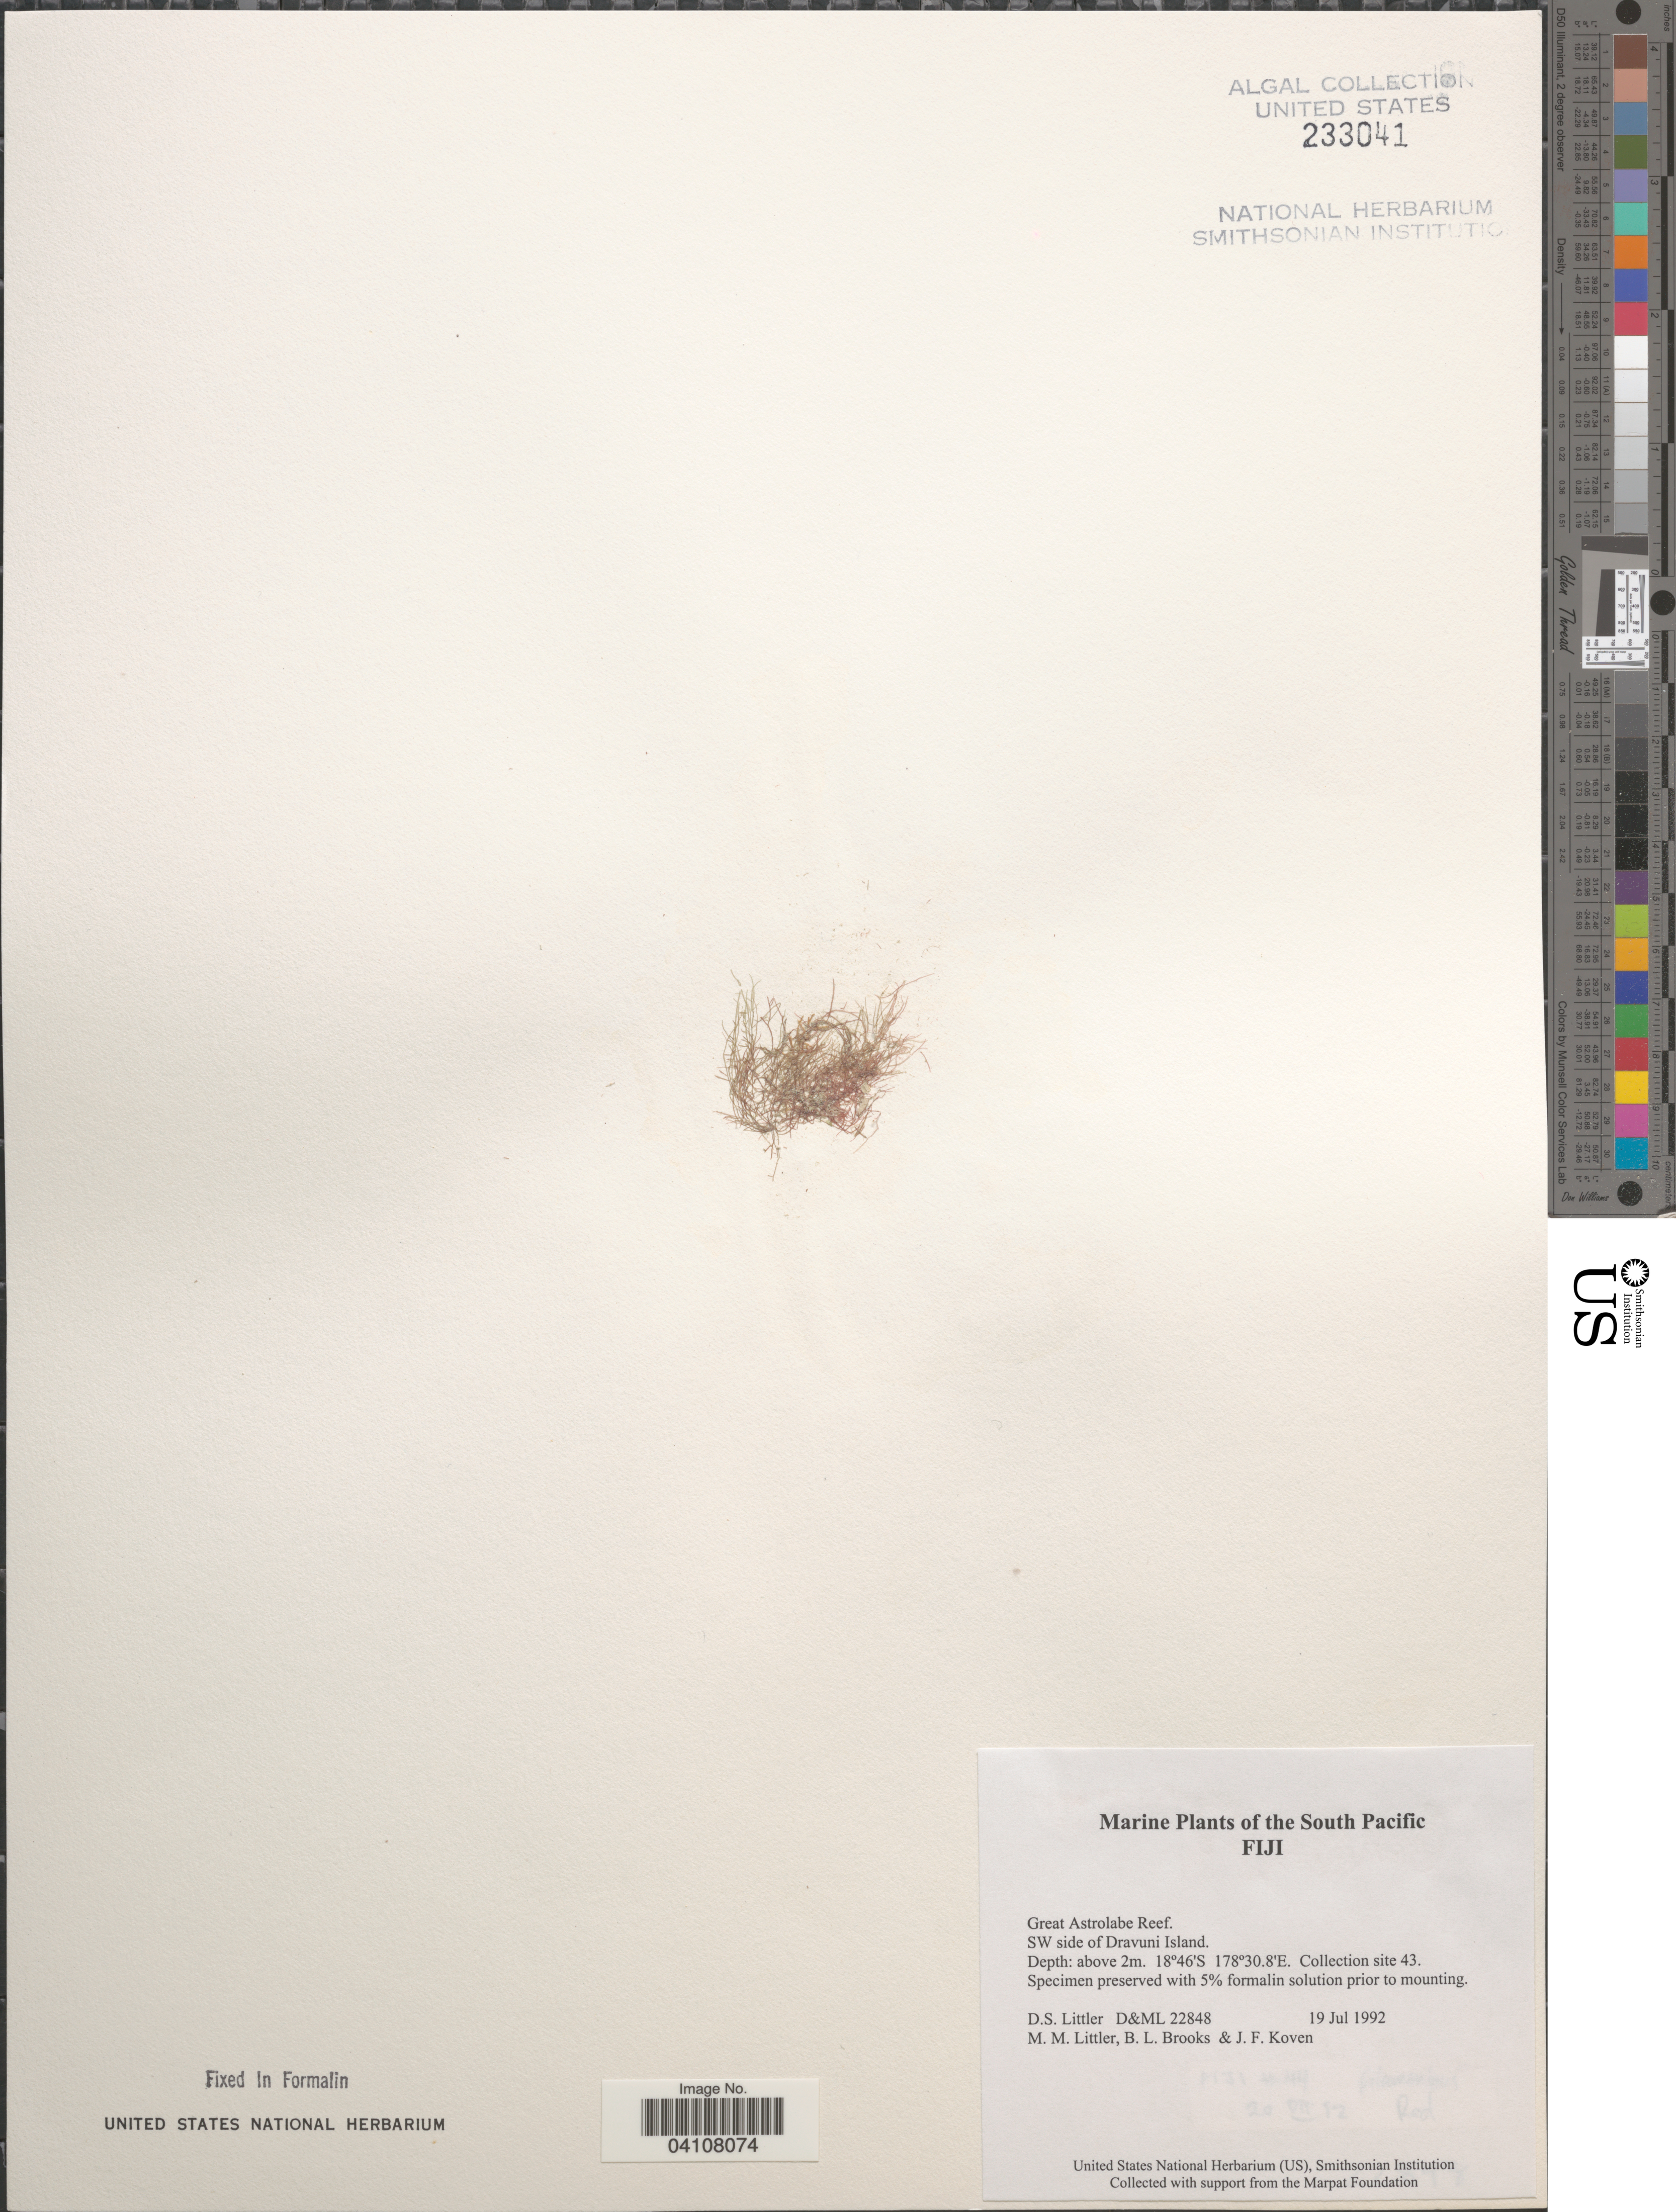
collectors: D. S. Littler, B. Brooks & J. Koven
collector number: D&ML22848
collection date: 1992-07-19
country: Fiji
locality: The South Pacific. Great Astrolabe Reef. SW side of Dravuni Island. Collection site 43.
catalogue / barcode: US 233041